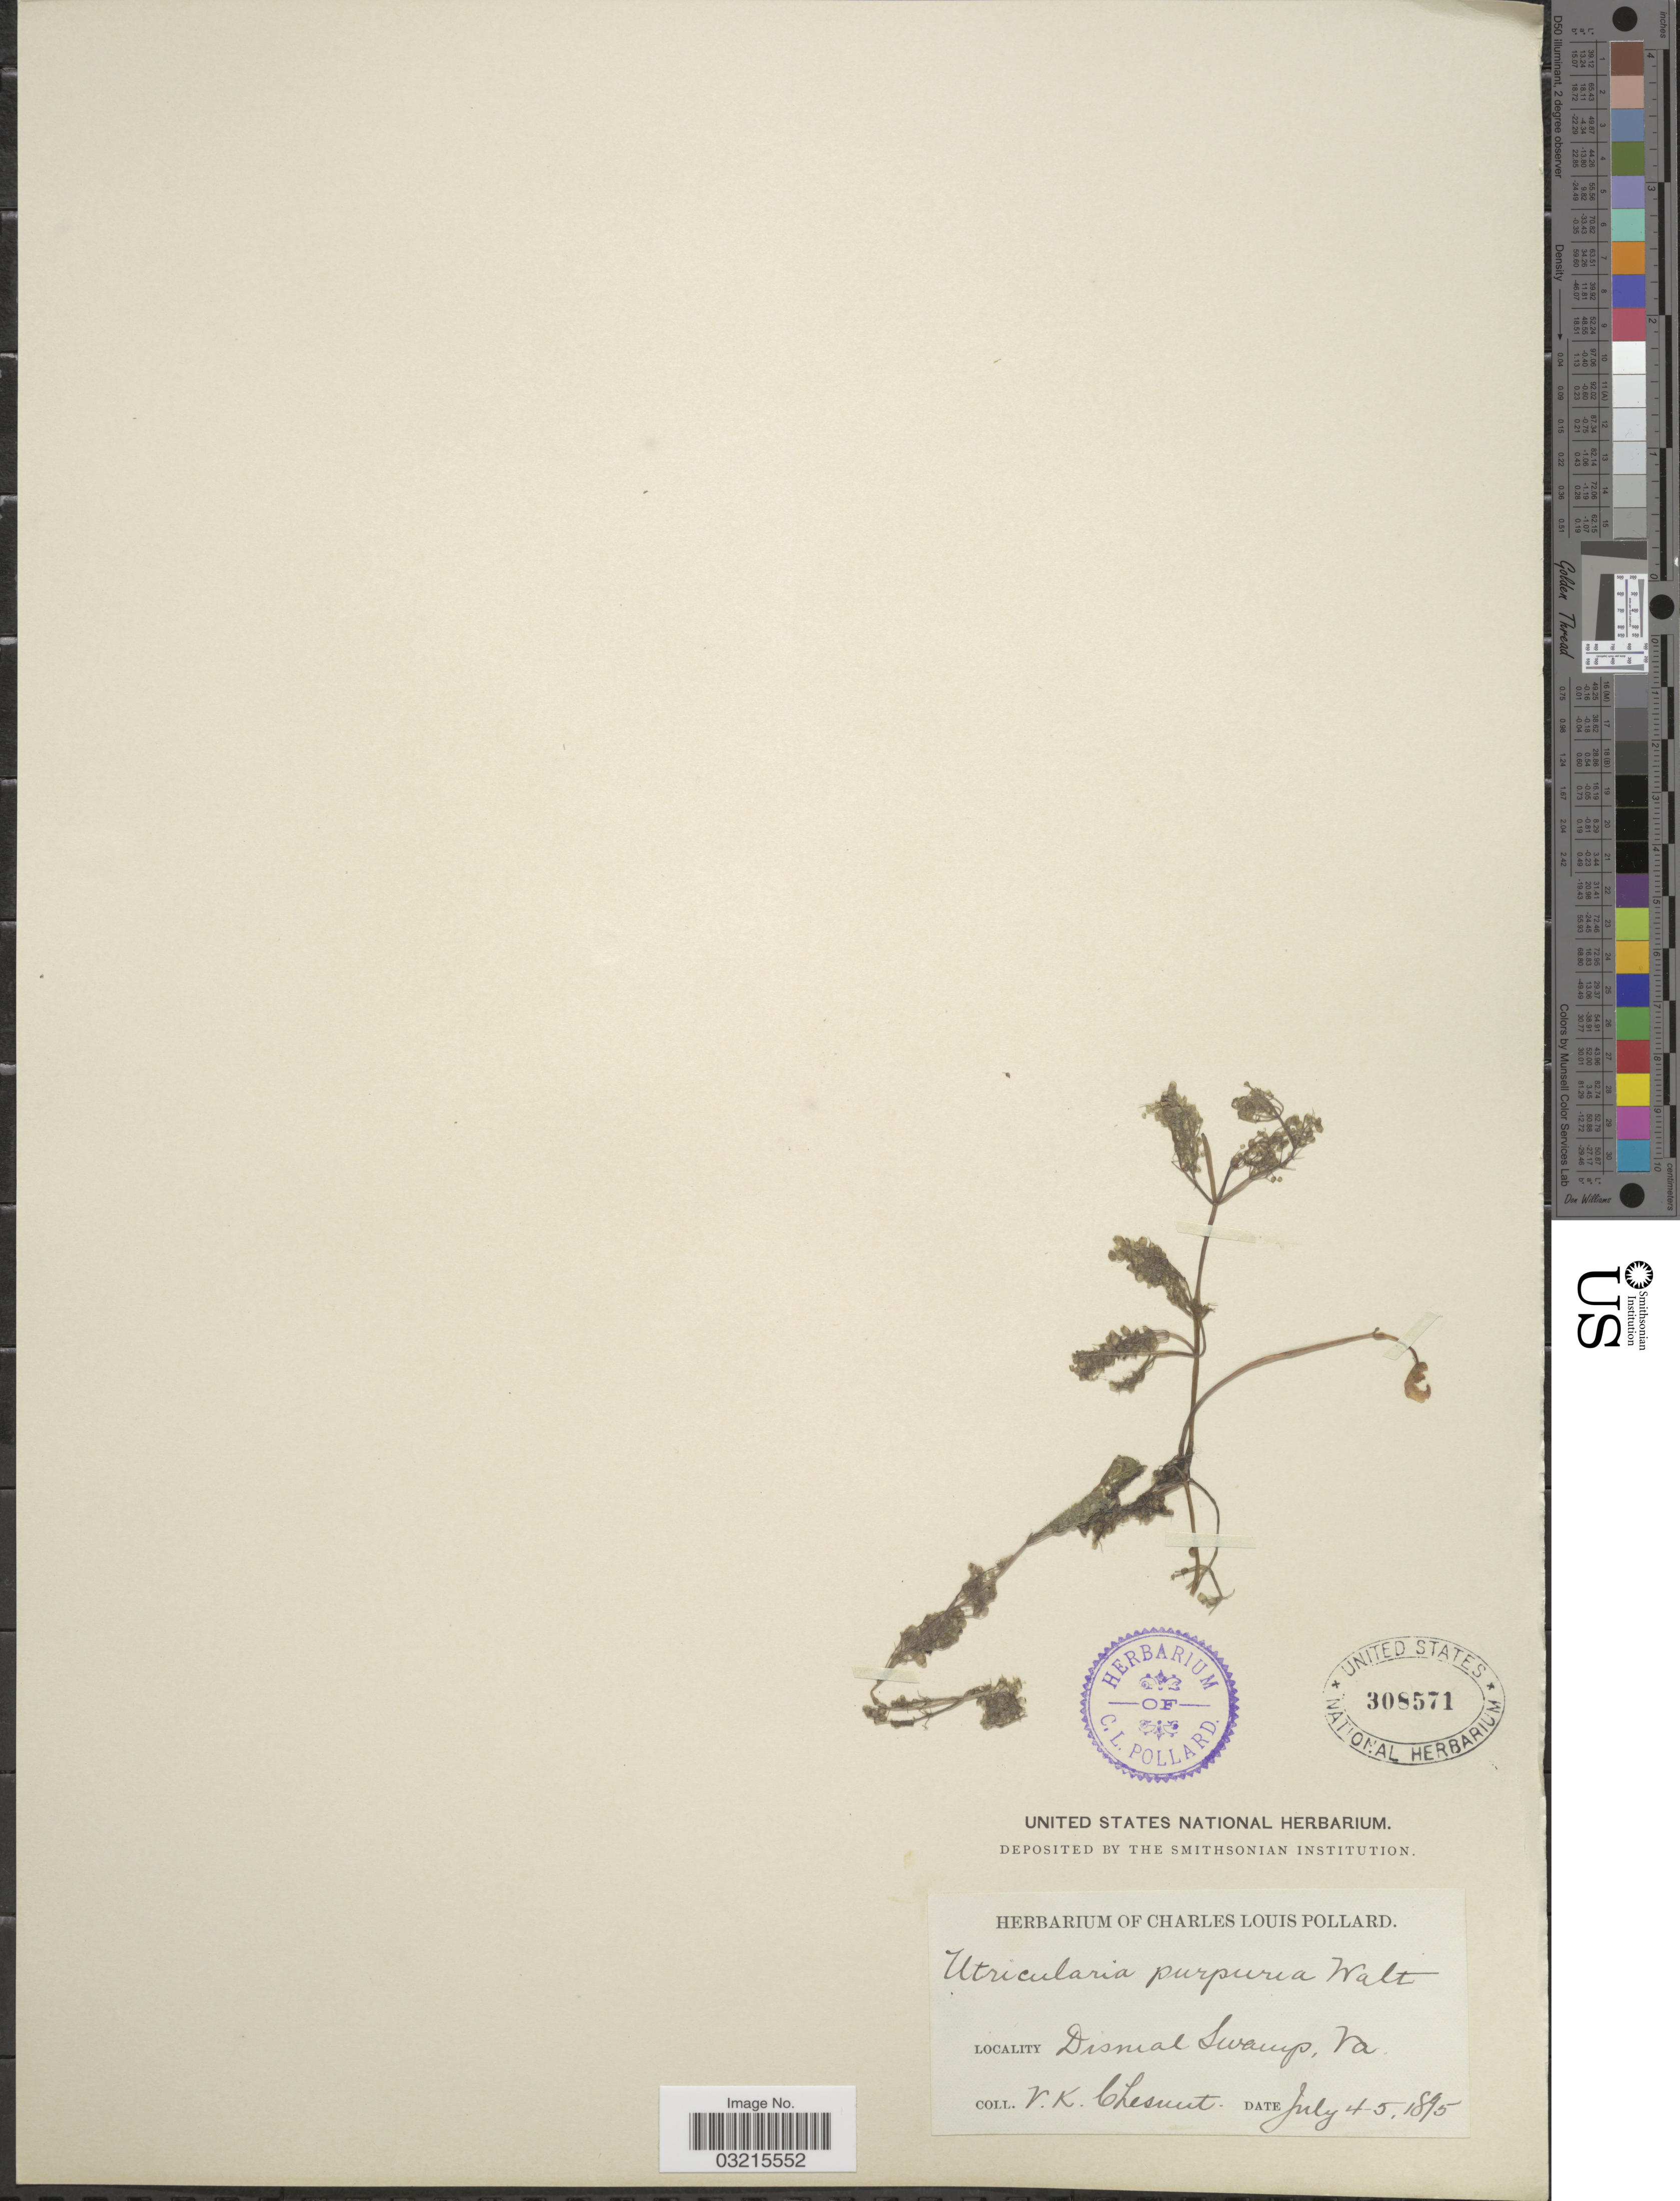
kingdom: Plantae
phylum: Tracheophyta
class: Magnoliopsida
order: Lamiales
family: Lentibulariaceae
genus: Utricularia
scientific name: Utricularia purpurea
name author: Walter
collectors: V. Chesnut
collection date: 1895-07-04/1895-07-05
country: United States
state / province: Virginia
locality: Dismal Swamp.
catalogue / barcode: US 308571